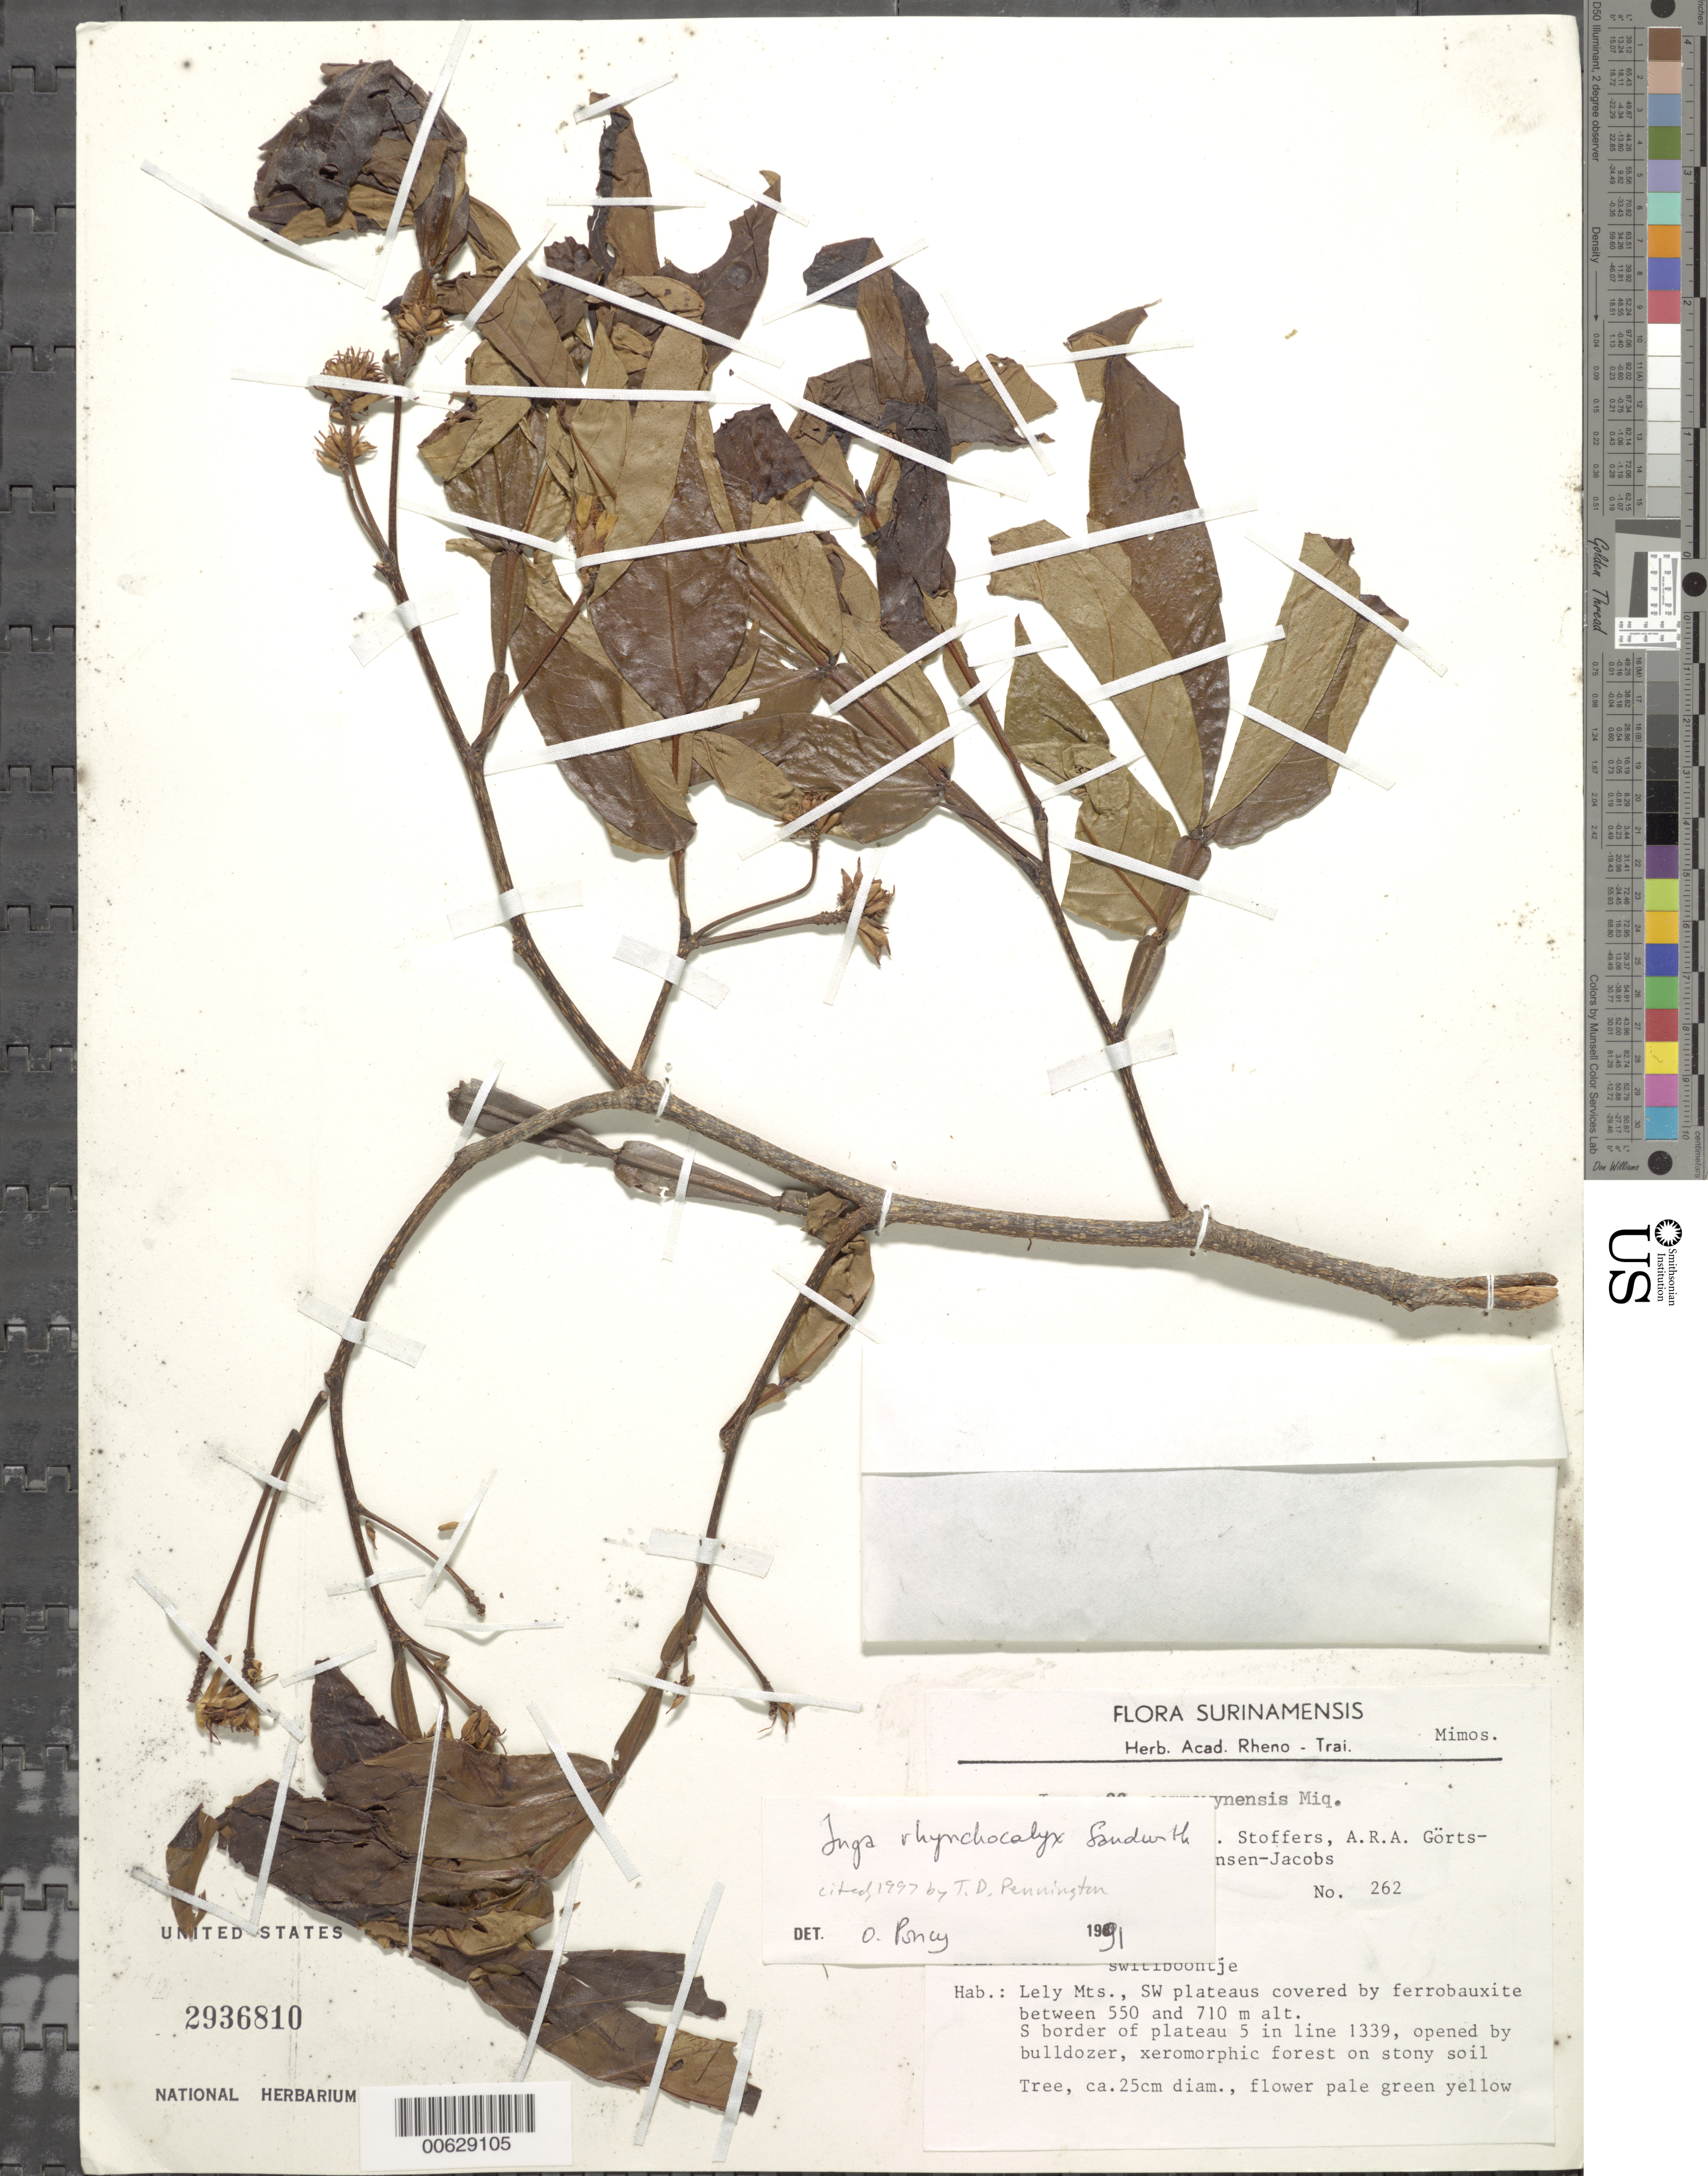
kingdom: Plantae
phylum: Tracheophyta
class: Magnoliopsida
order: Fabales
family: Fabaceae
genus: Inga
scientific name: Inga rhynchocalyx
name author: Sandwith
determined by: Poncy, O.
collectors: J. C. Lindeman, A. Stoffers, A. .R. A. Görts-van Rijn & M. J. Jansen-Jacobs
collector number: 75 262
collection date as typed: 23-Sep-75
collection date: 1975-09-23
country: Suriname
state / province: Marowijne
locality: Lely Mts., SW plateaus; S border of plateau 5 in line 1339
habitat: Sw plateaus covered by ferrobauxite. Opened by bulldozer, xeromorphic forest on stony soil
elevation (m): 550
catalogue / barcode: US 2936810